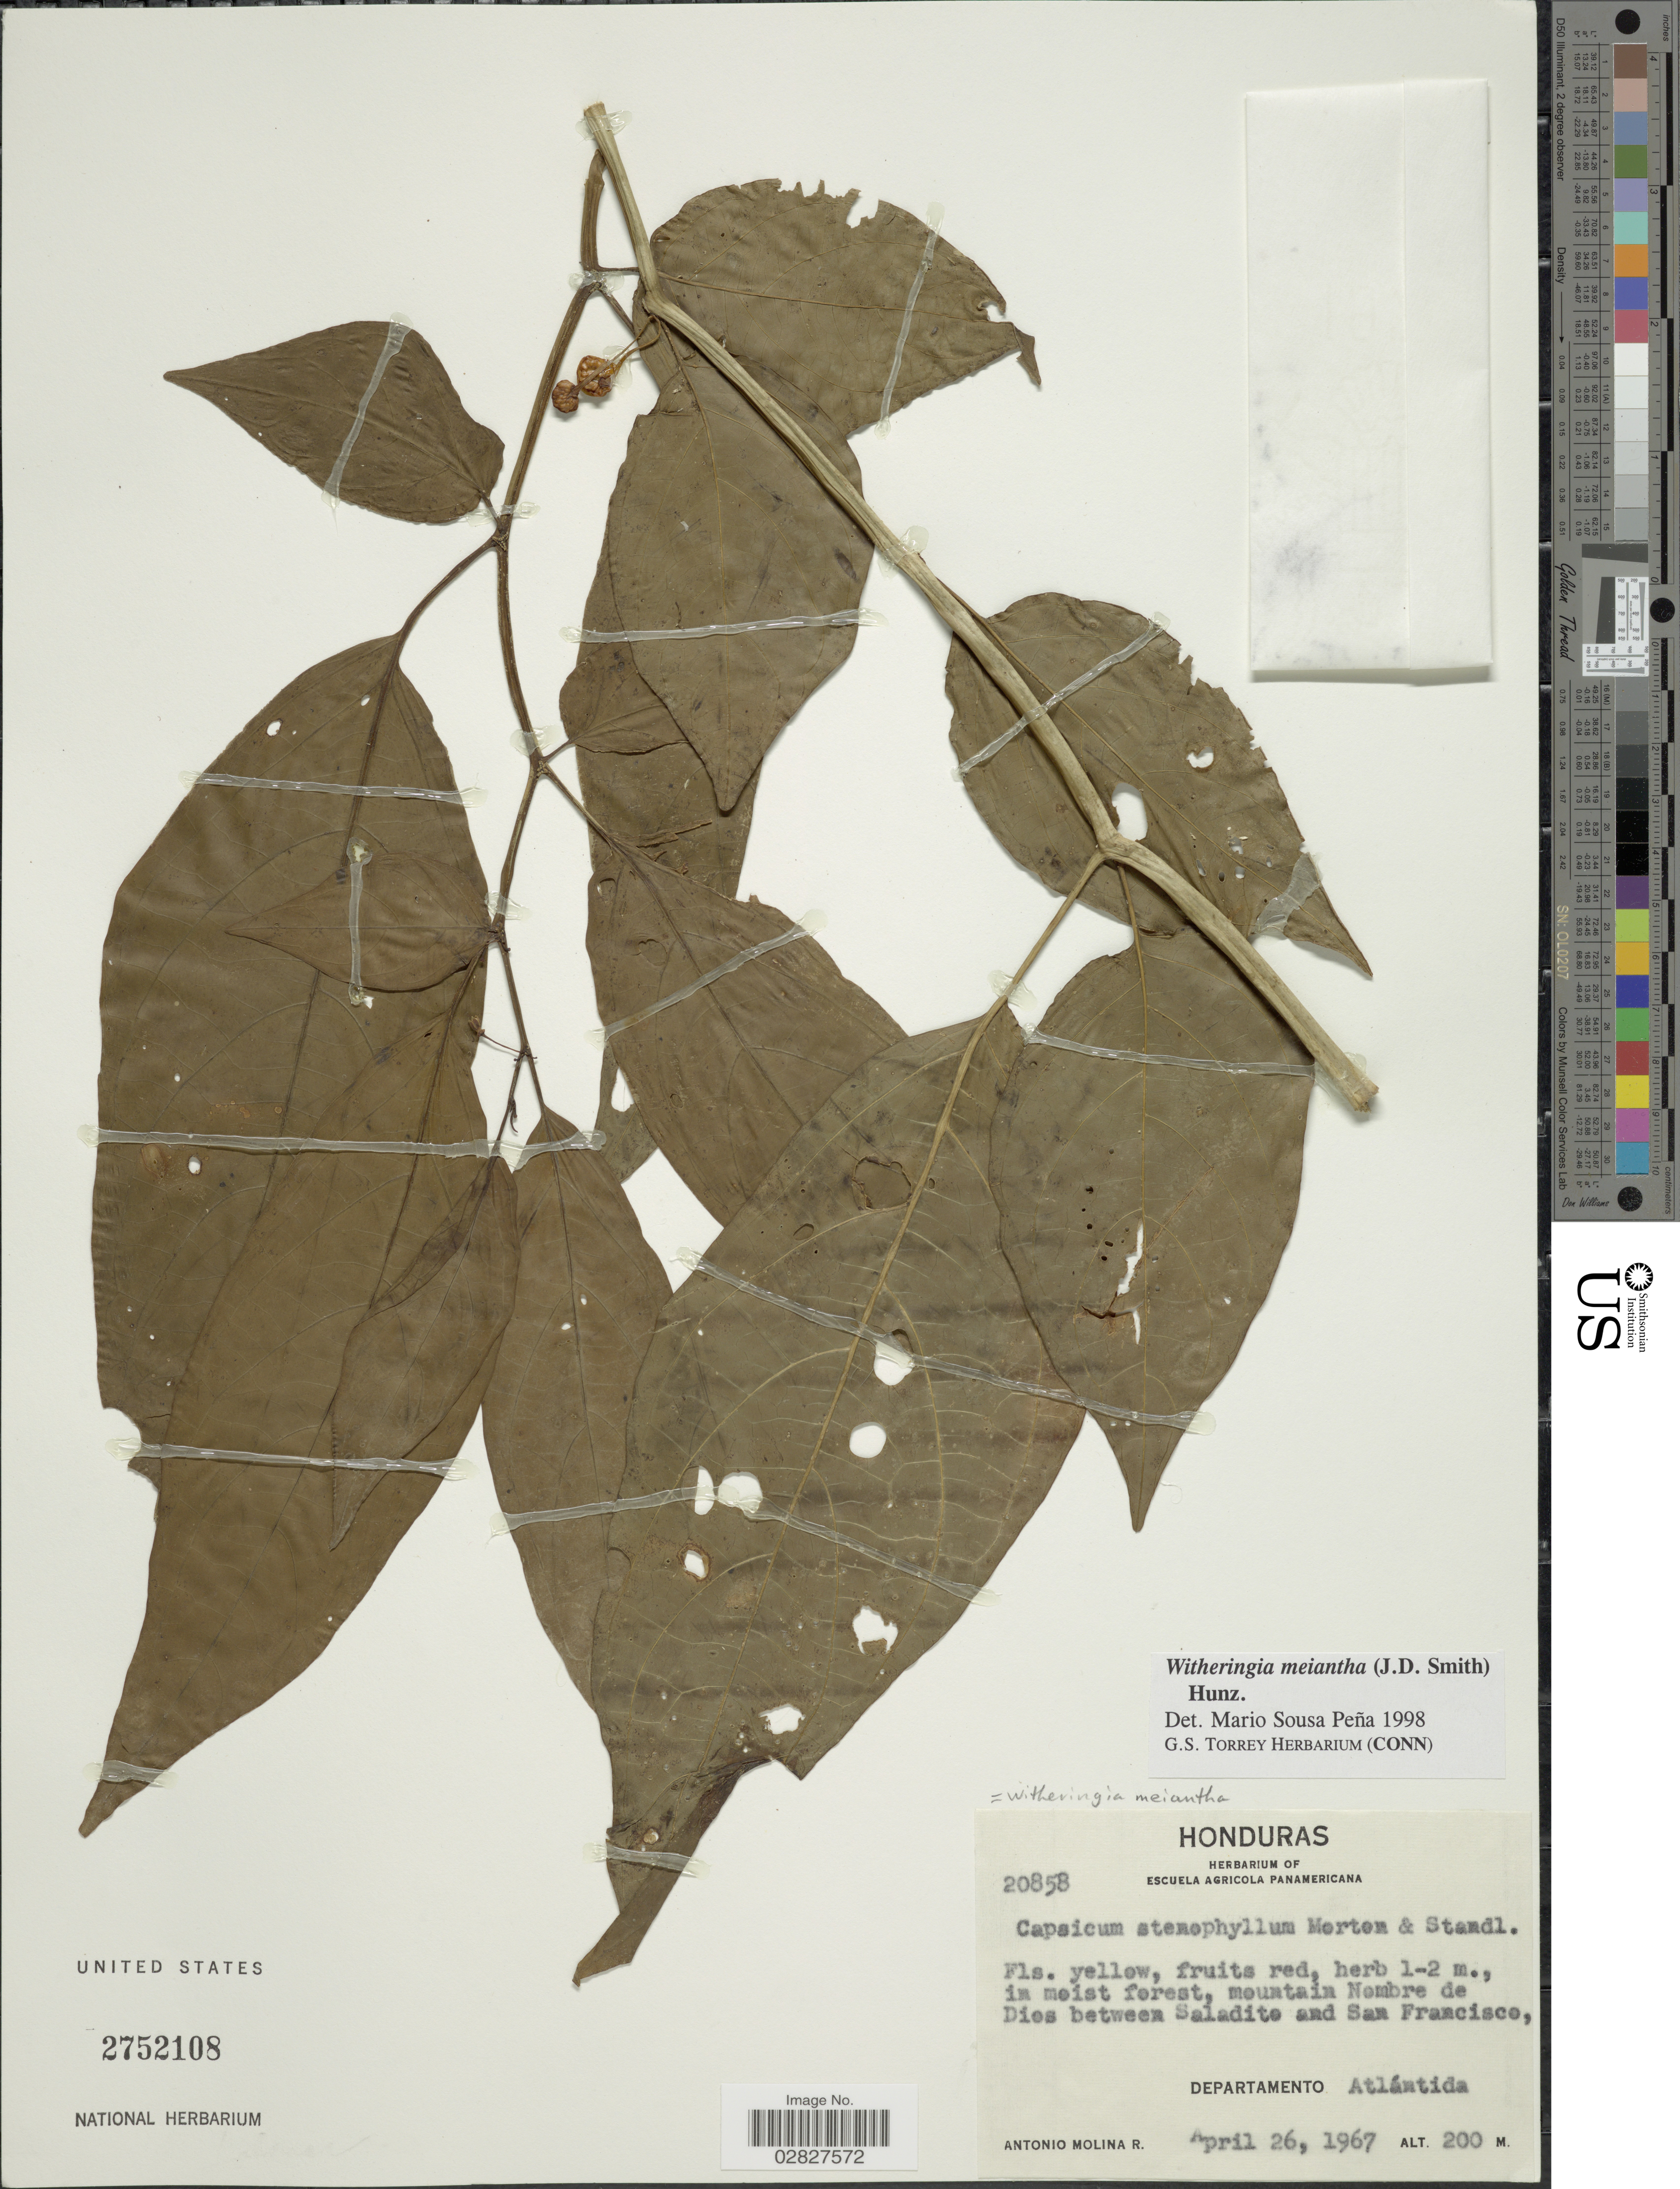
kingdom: Plantae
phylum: Tracheophyta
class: Magnoliopsida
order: Solanales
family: Solanaceae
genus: Witheringia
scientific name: Witheringia meiantha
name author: (Donn. Sm.) Hunz.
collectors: A. Molina R.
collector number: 20858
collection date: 1967-04-26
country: Honduras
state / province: Atlántida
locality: In moist forest, mountain Nombre de Dios between Saladite and San Francisco, Departamento Atlántida.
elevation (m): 200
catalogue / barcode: US 2752108